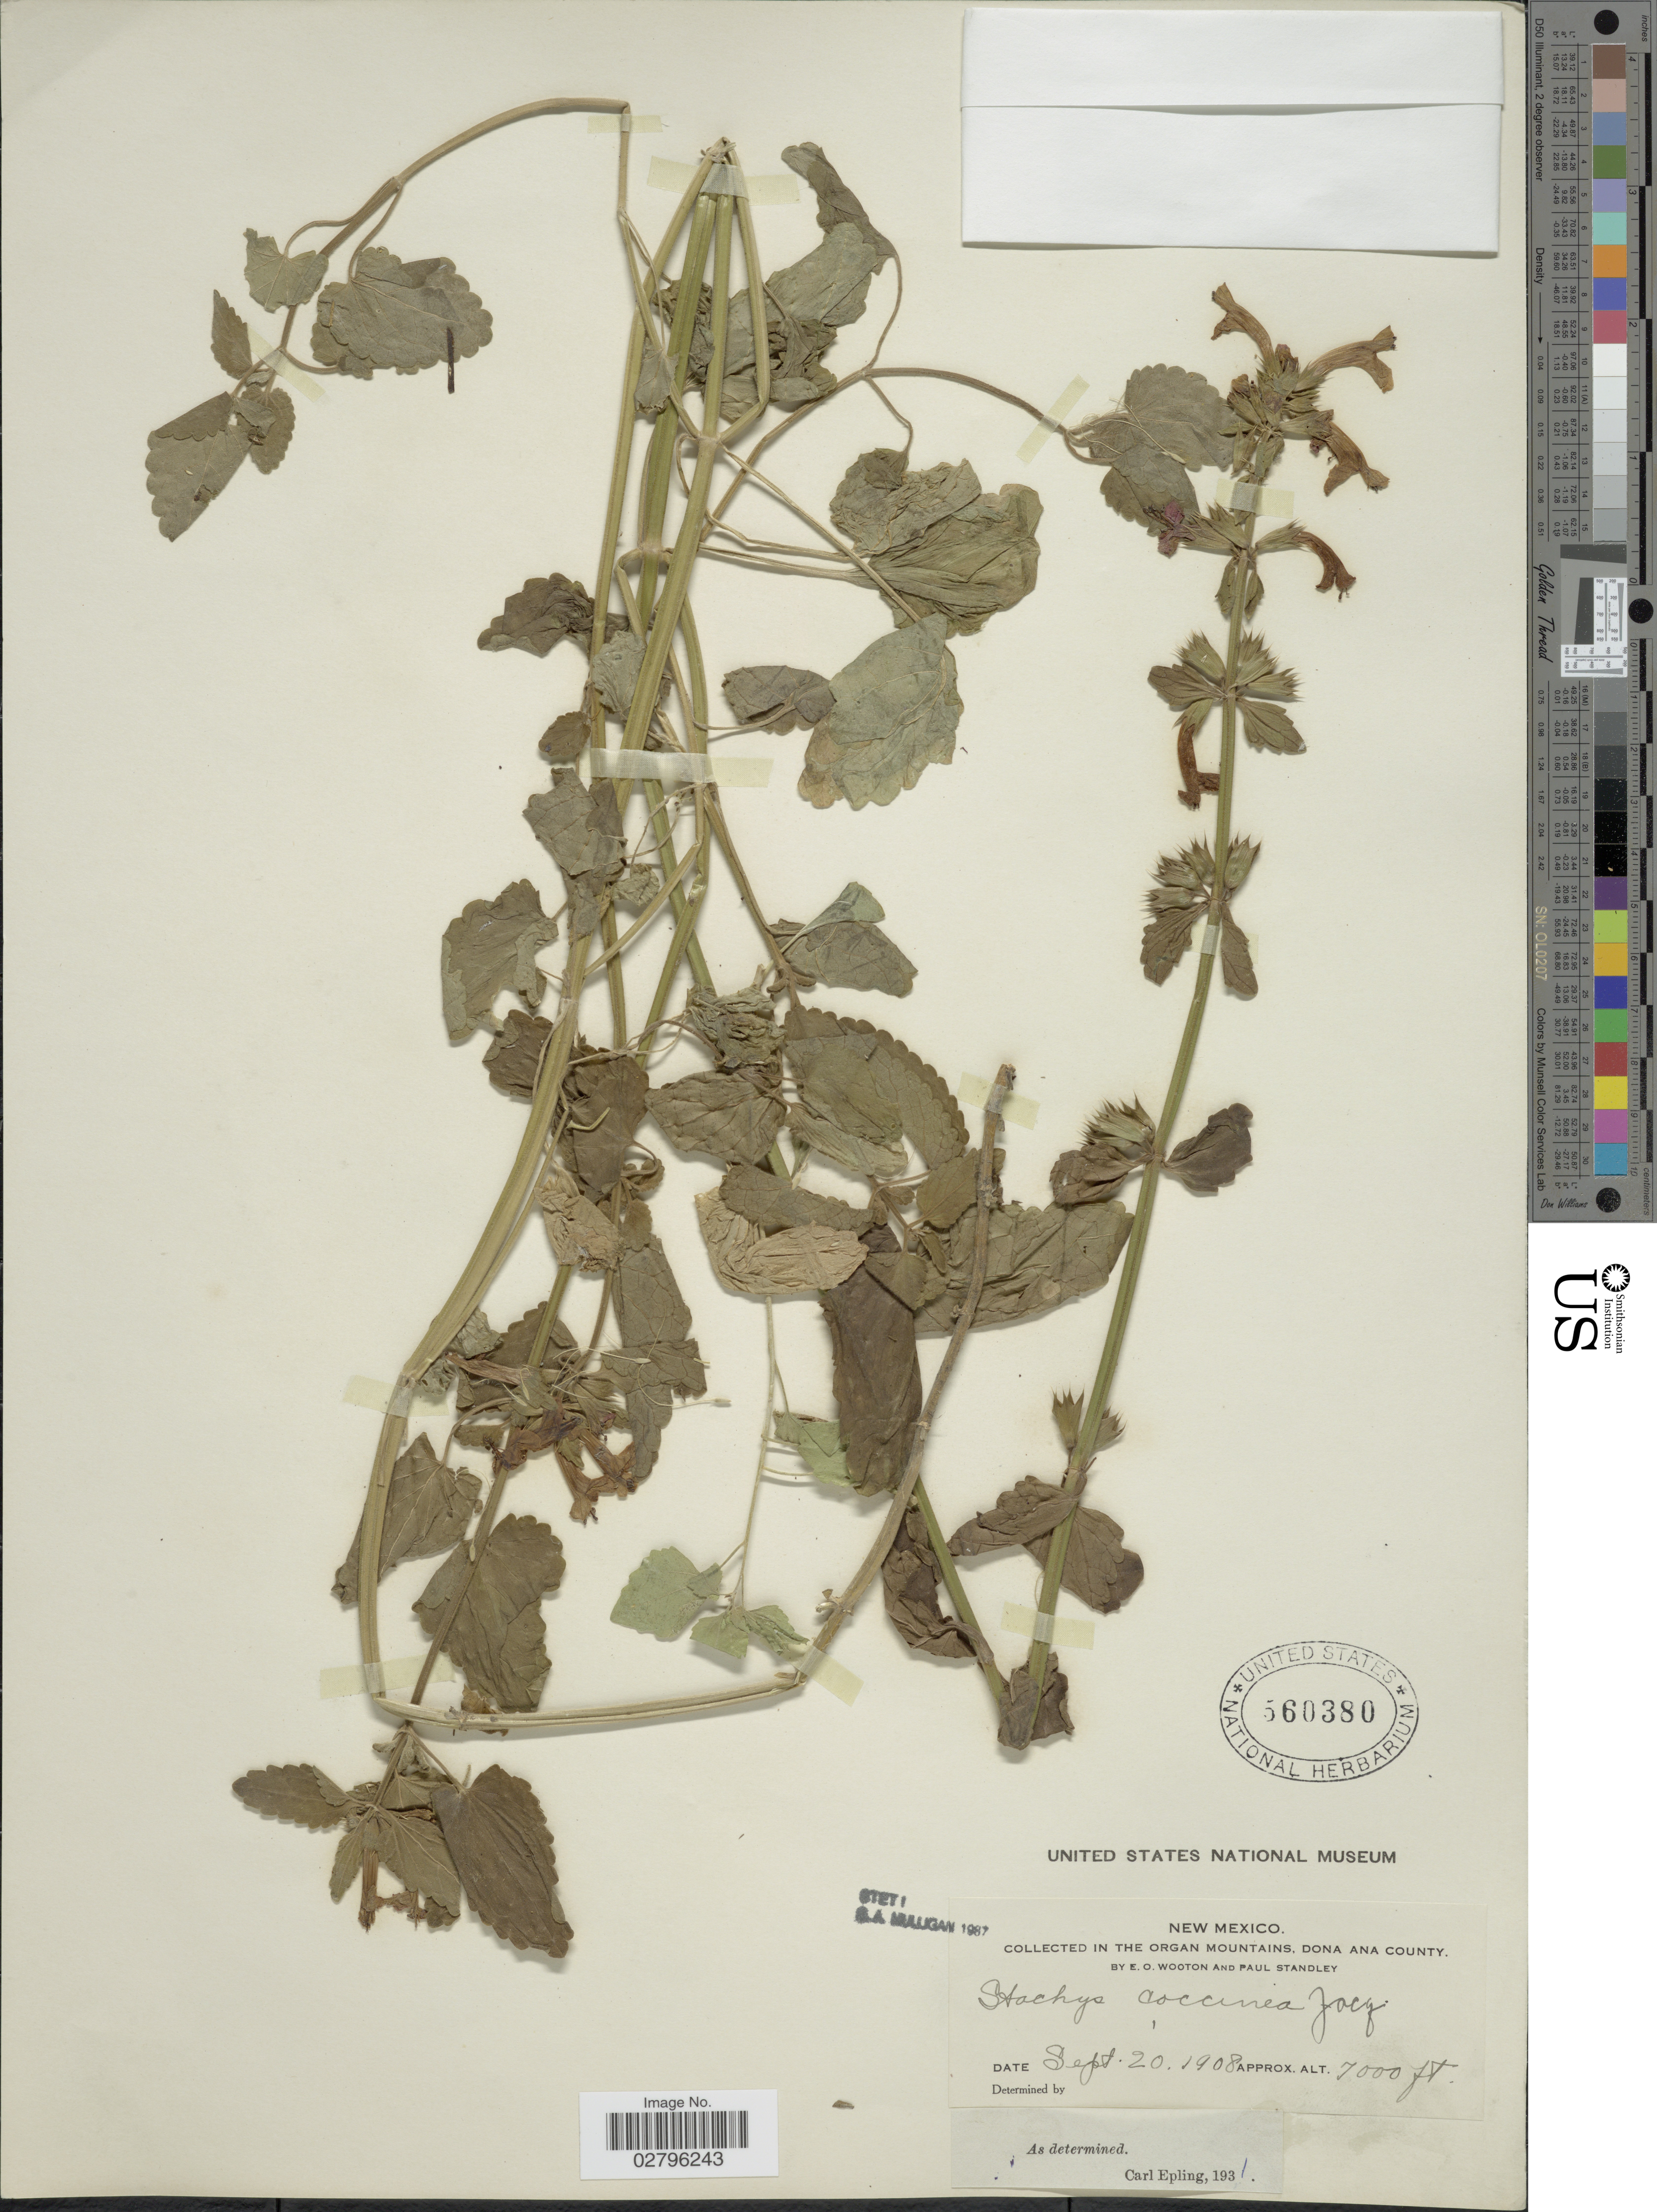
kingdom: Plantae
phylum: Tracheophyta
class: Magnoliopsida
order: Lamiales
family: Lamiaceae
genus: Stachys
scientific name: Stachys coccinea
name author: Ortega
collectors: E. O. Wooton & P. C. Standley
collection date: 1908-09-20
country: United States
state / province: New Mexico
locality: In the Organ Mountains, Dona Ana County.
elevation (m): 2134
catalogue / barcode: US 560380